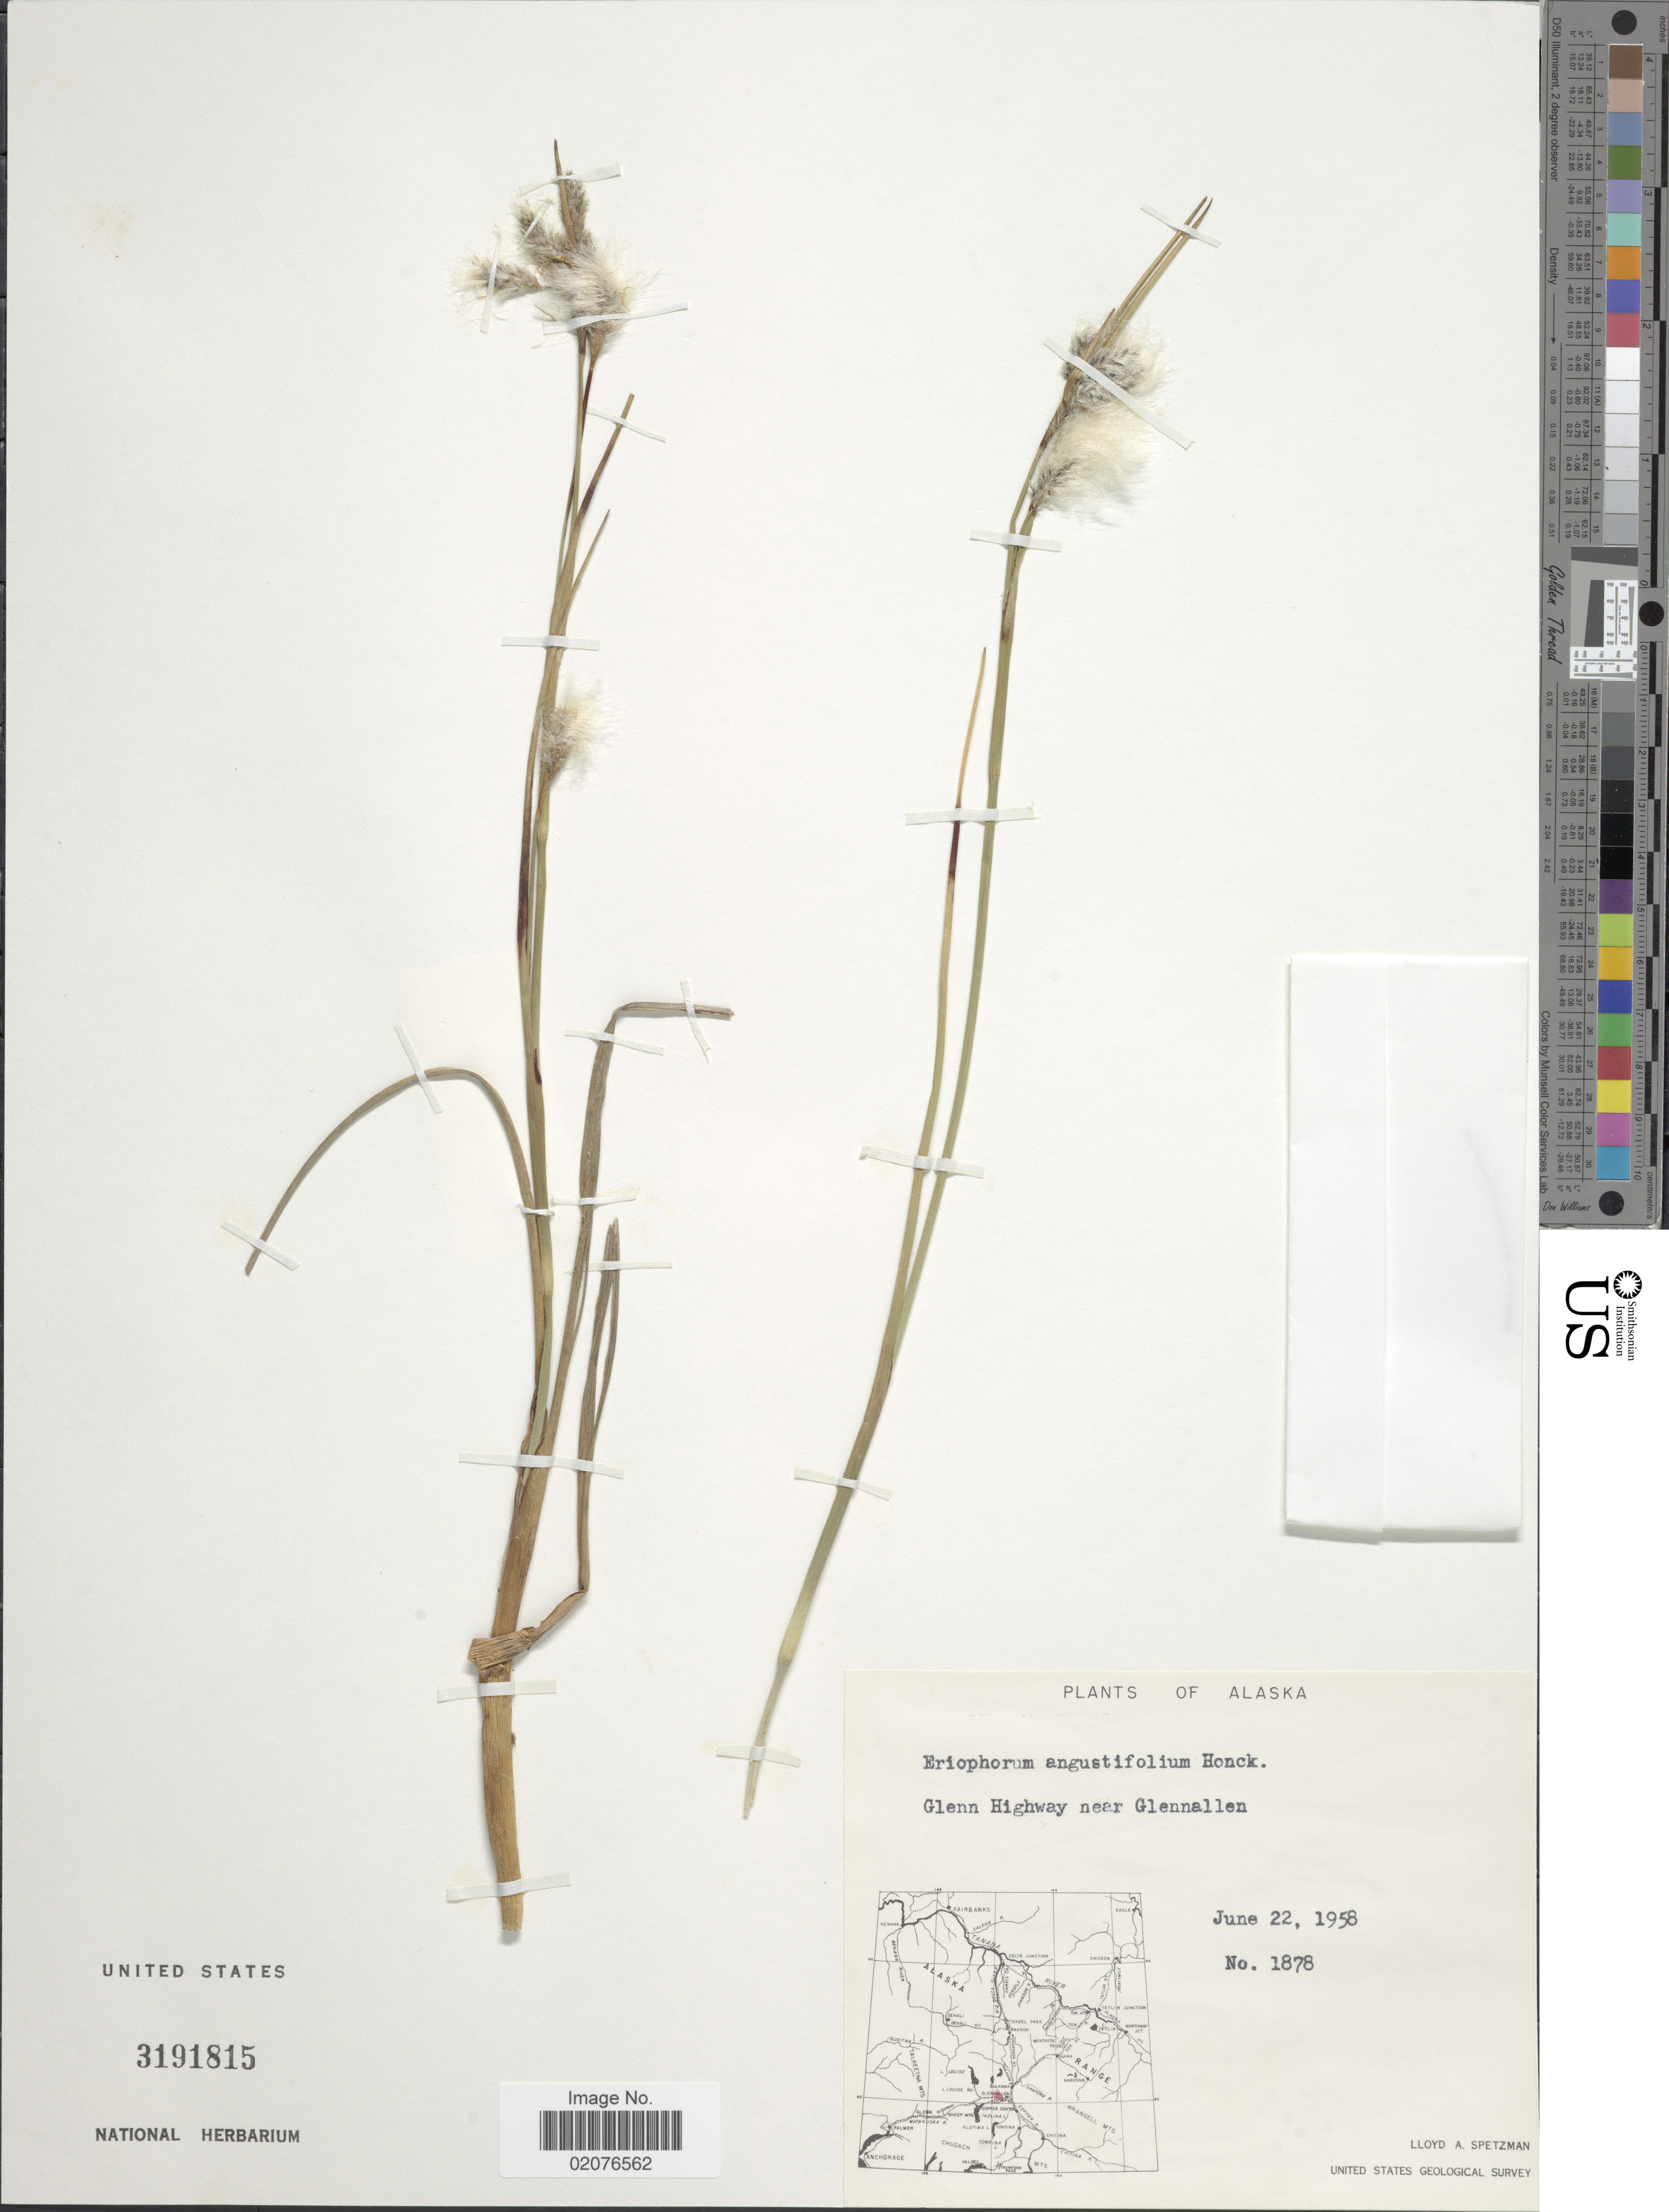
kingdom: Plantae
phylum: Tracheophyta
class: Liliopsida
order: Poales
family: Cyperaceae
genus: Eriophorum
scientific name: Eriophorum angustifolium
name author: Honck.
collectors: L. Spetzman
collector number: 1878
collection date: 1958-06-22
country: United States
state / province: Alaska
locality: Glenn Highway near Glennallen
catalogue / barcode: US 3191815